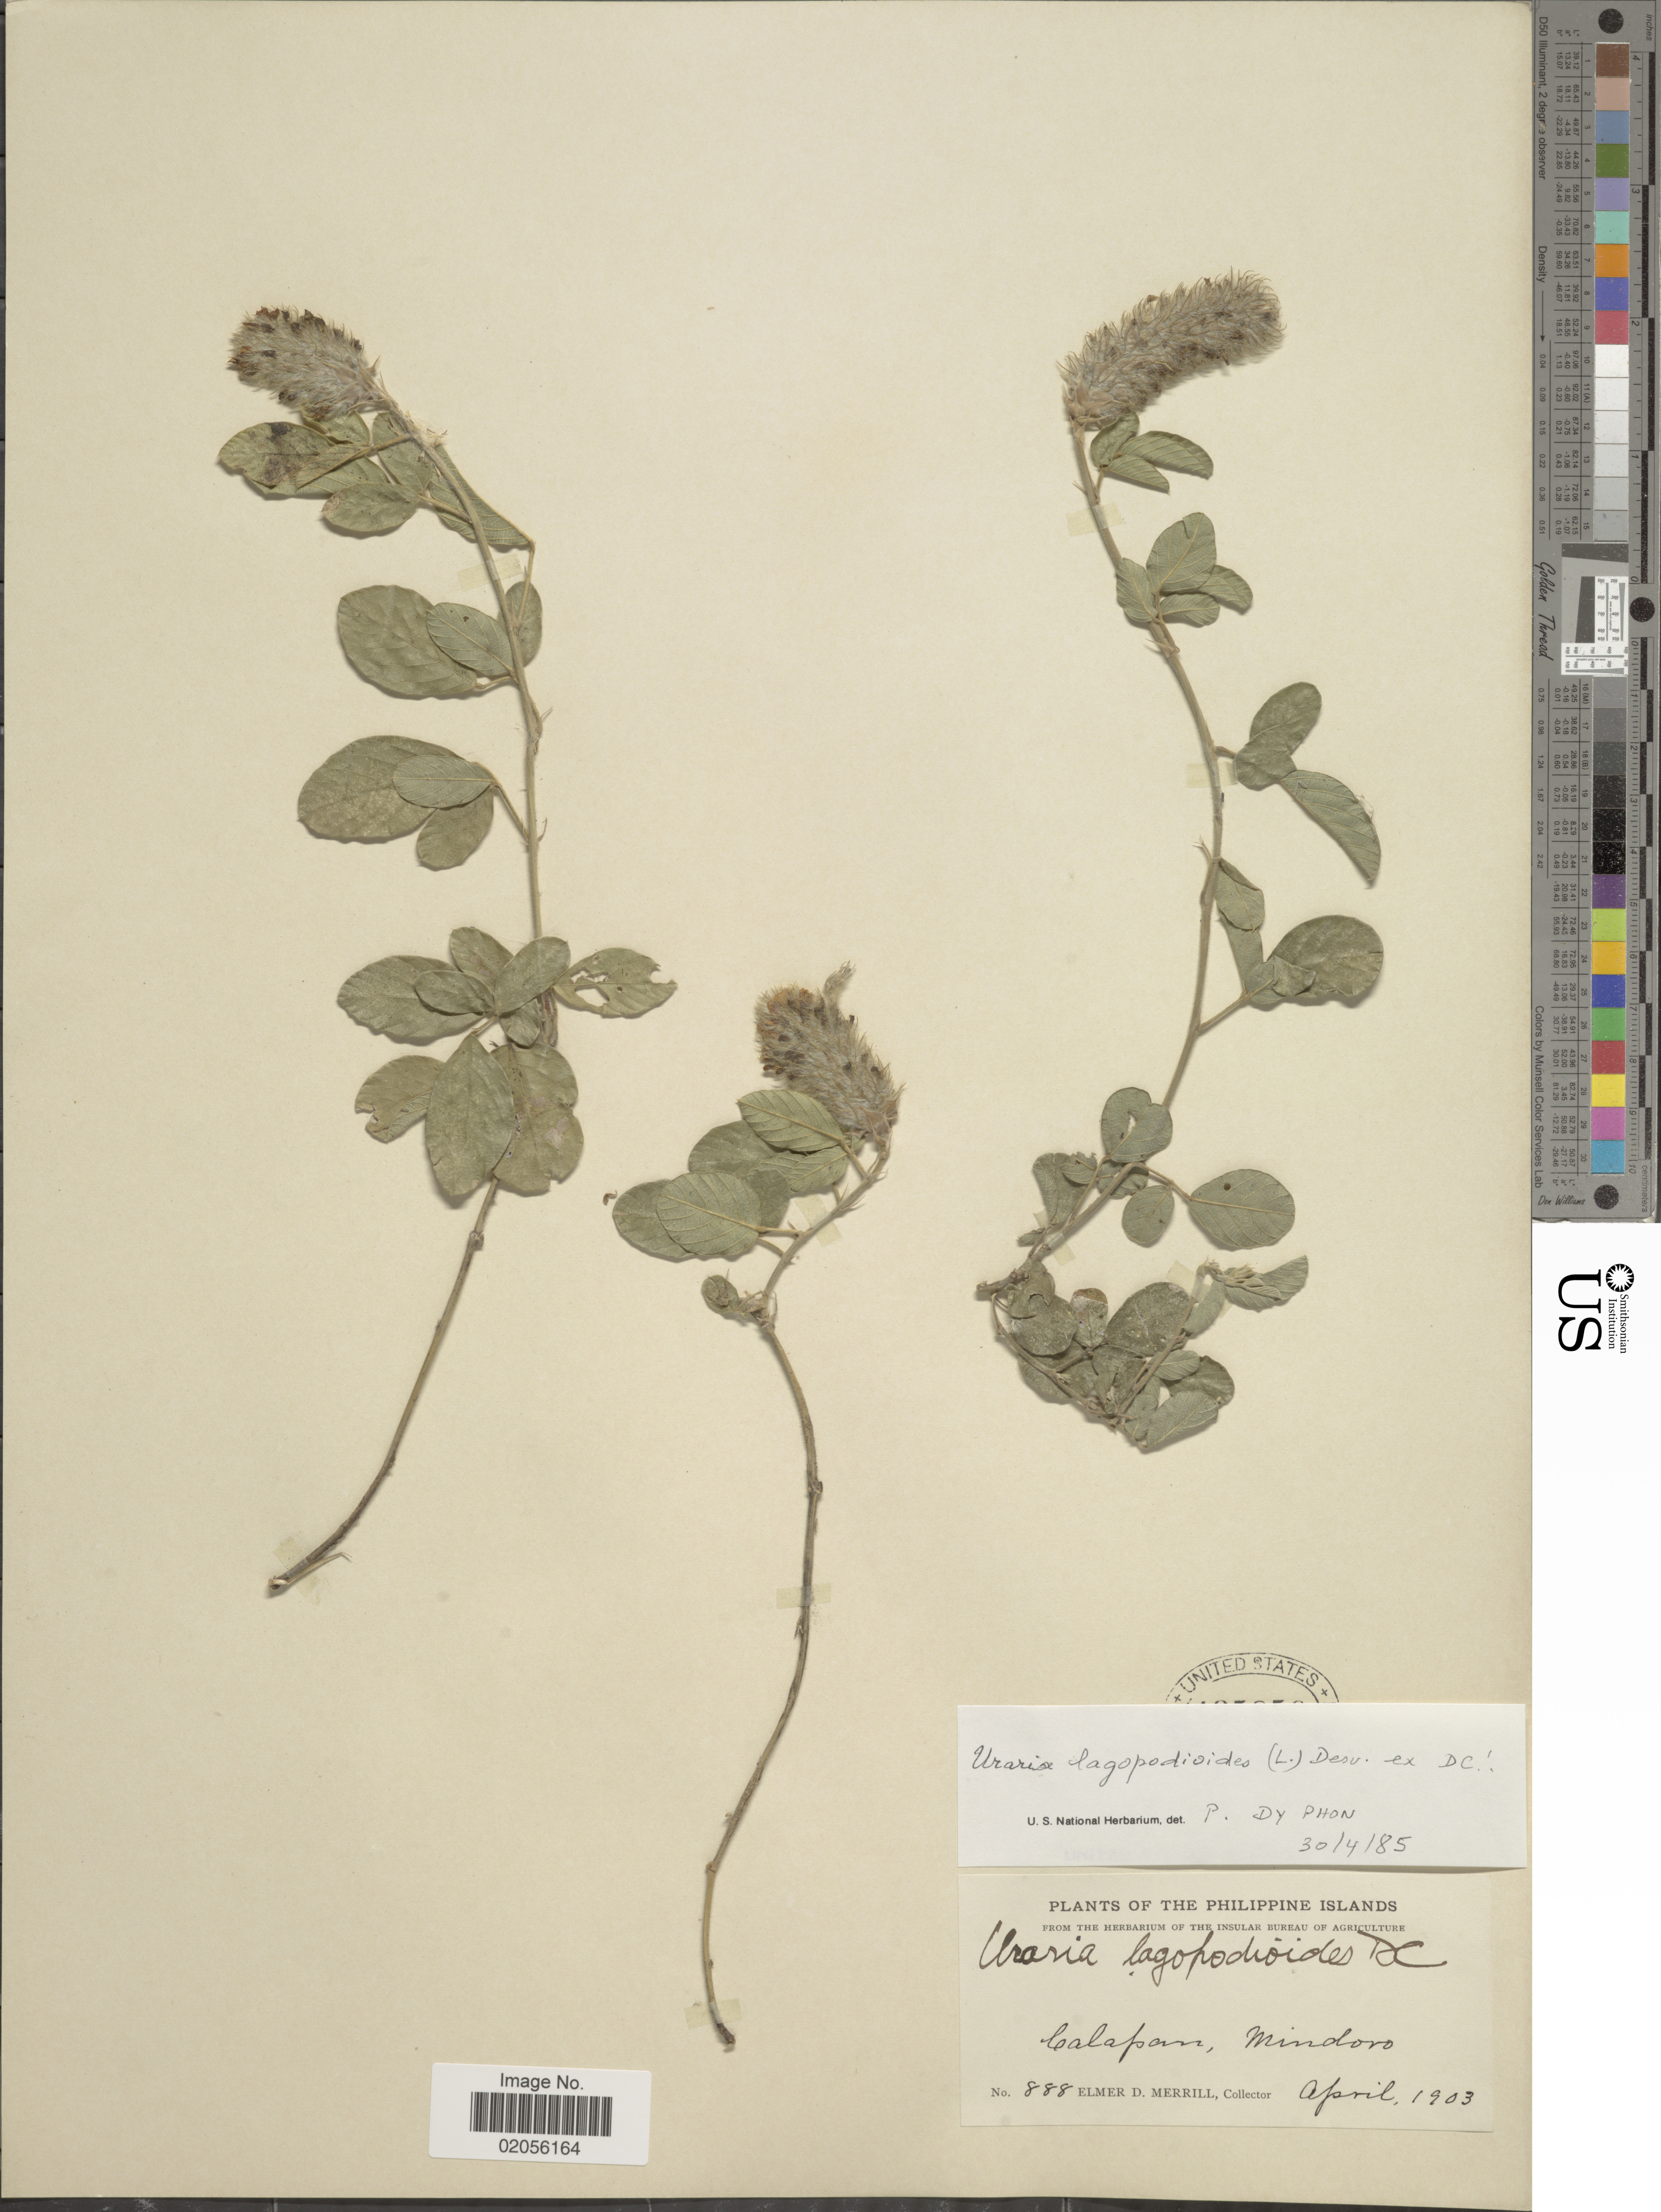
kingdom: Plantae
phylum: Tracheophyta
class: Magnoliopsida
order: Fabales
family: Fabaceae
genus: Uraria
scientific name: Uraria lagopodioides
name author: (L.) Desv. ex DC.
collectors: E. D. Merrill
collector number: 888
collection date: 1903-04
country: Philippines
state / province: Mimaropa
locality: Calapan, Mindoro